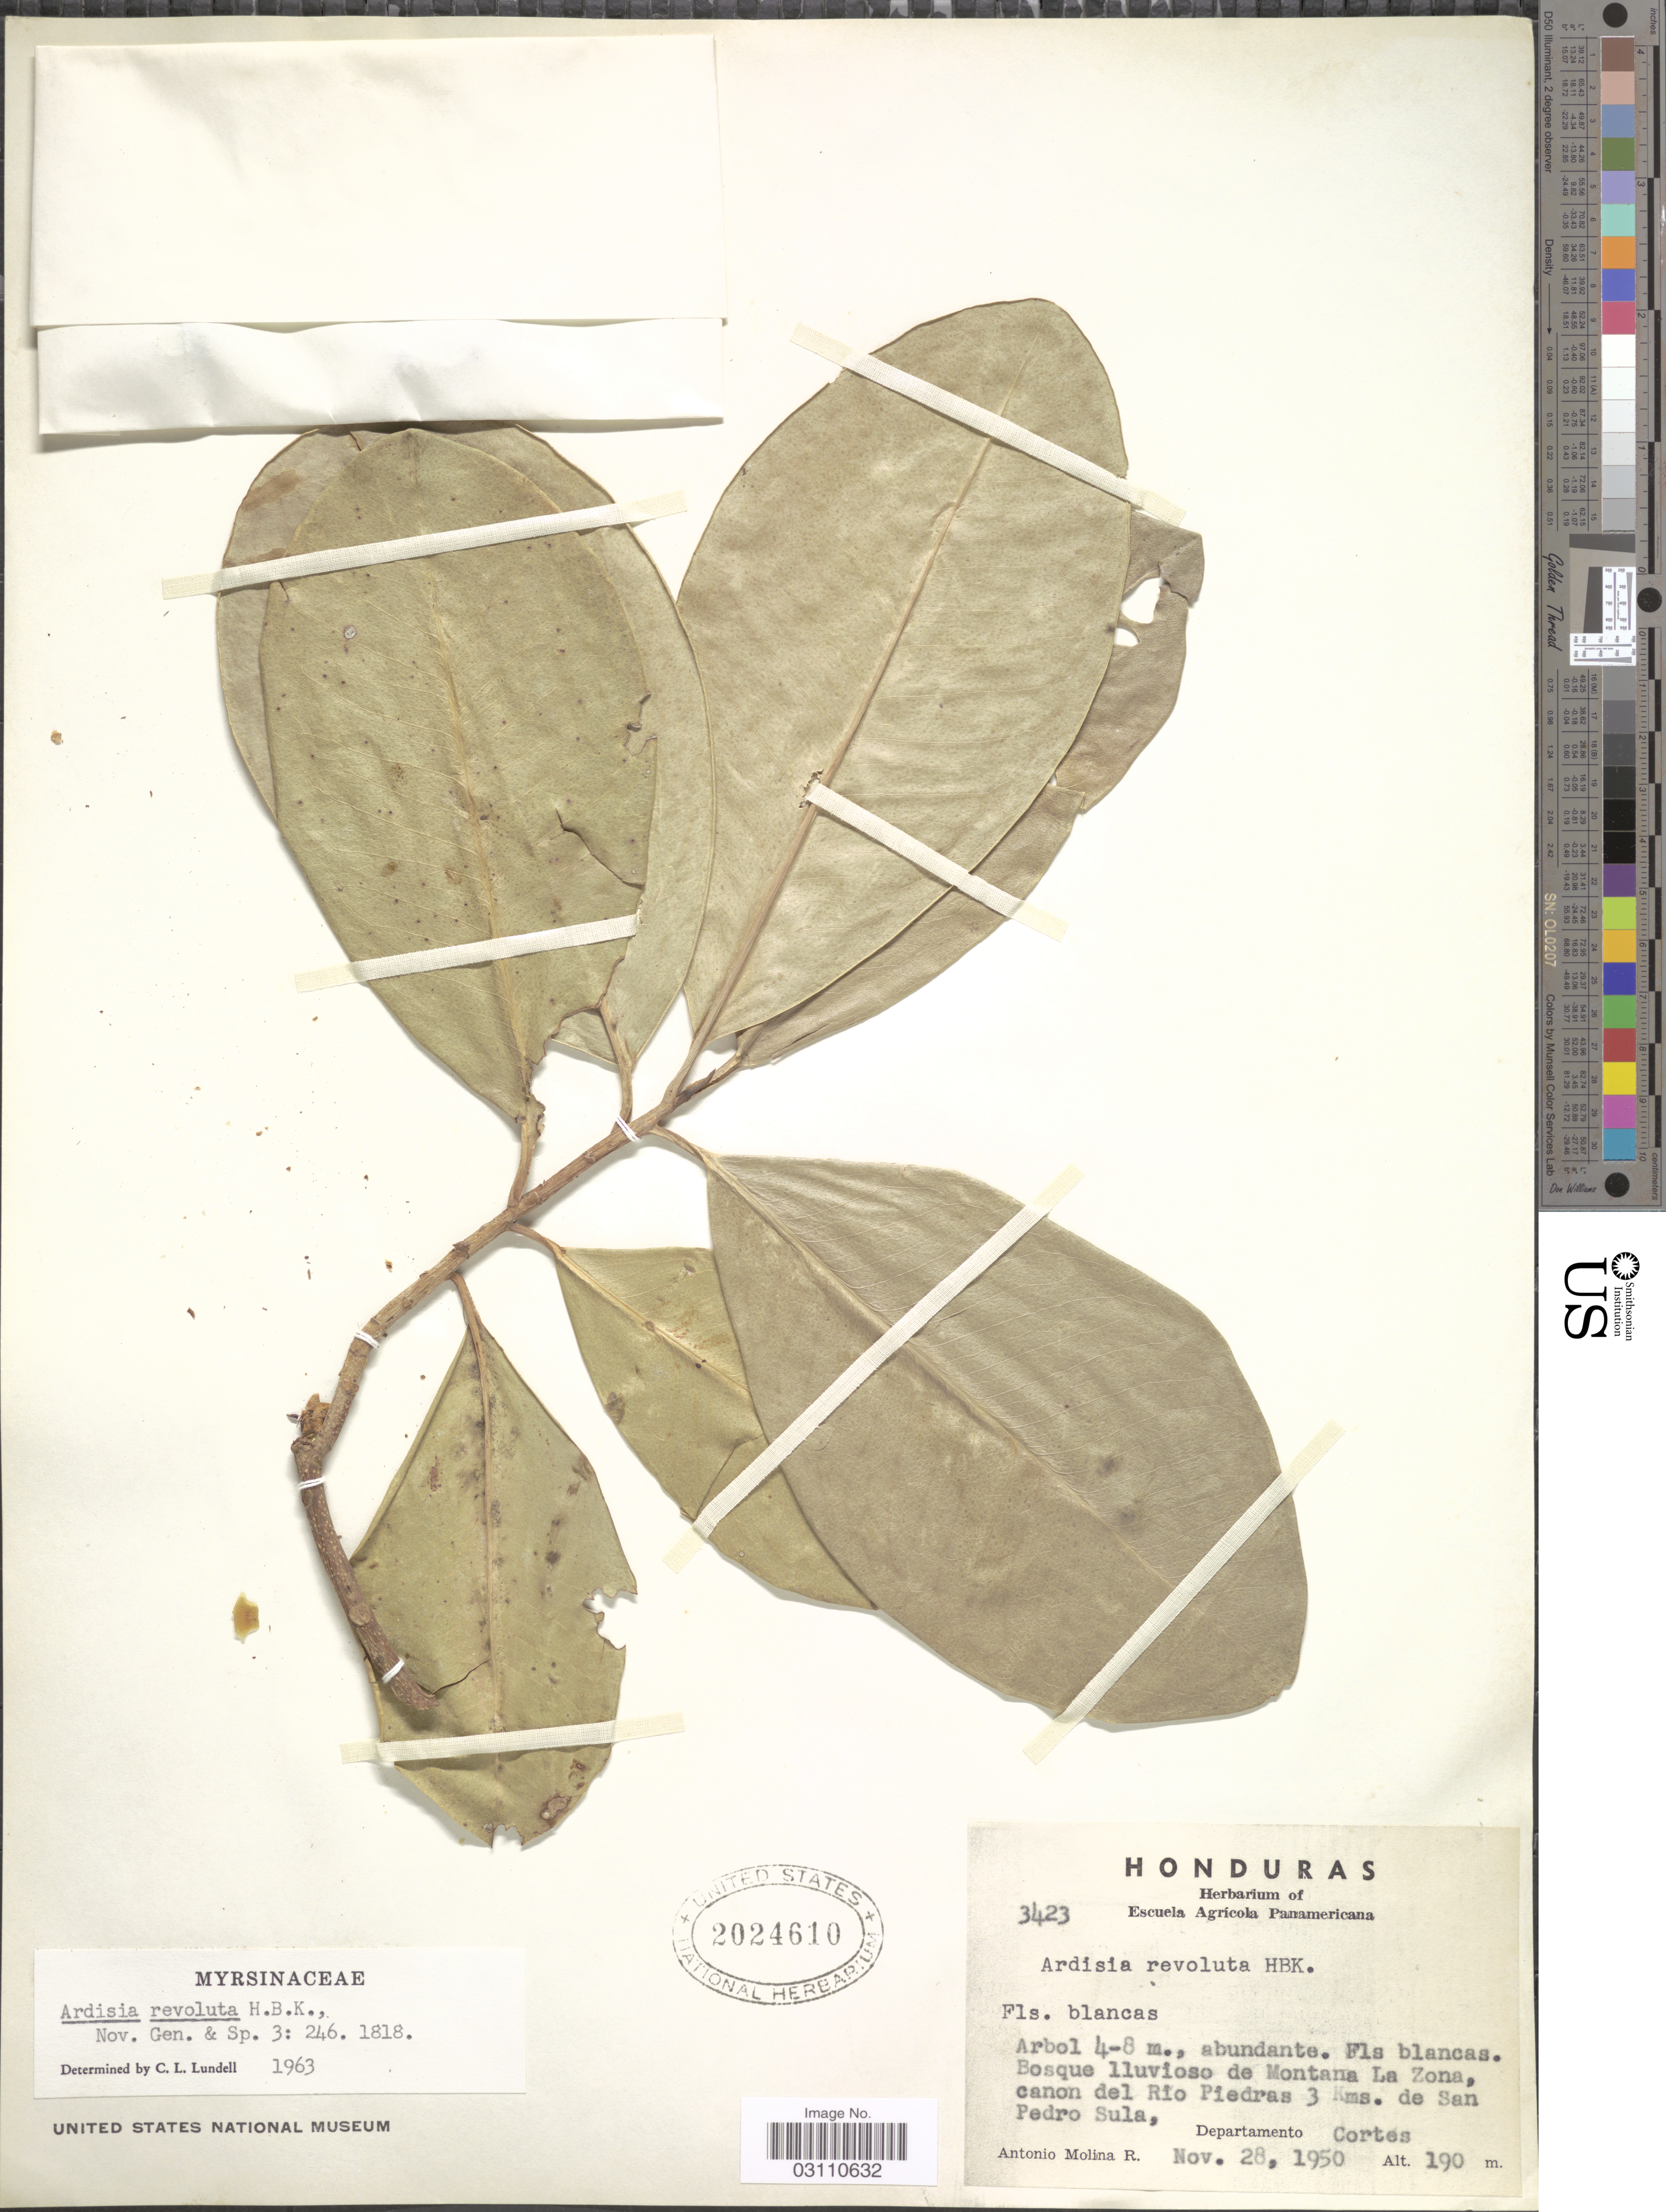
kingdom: Plantae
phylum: Tracheophyta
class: Magnoliopsida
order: Ericales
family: Primulaceae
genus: Ardisia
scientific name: Ardisia revoluta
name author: Kunth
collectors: A. Molina R.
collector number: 3423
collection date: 1950-11-28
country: Honduras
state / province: Cortés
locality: Bosque lluvioso de Montana La Zona, canon del Rio Piedras 3 Kms. de San Pedro Sula, Departamento Cortes.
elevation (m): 190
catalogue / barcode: US 2024610